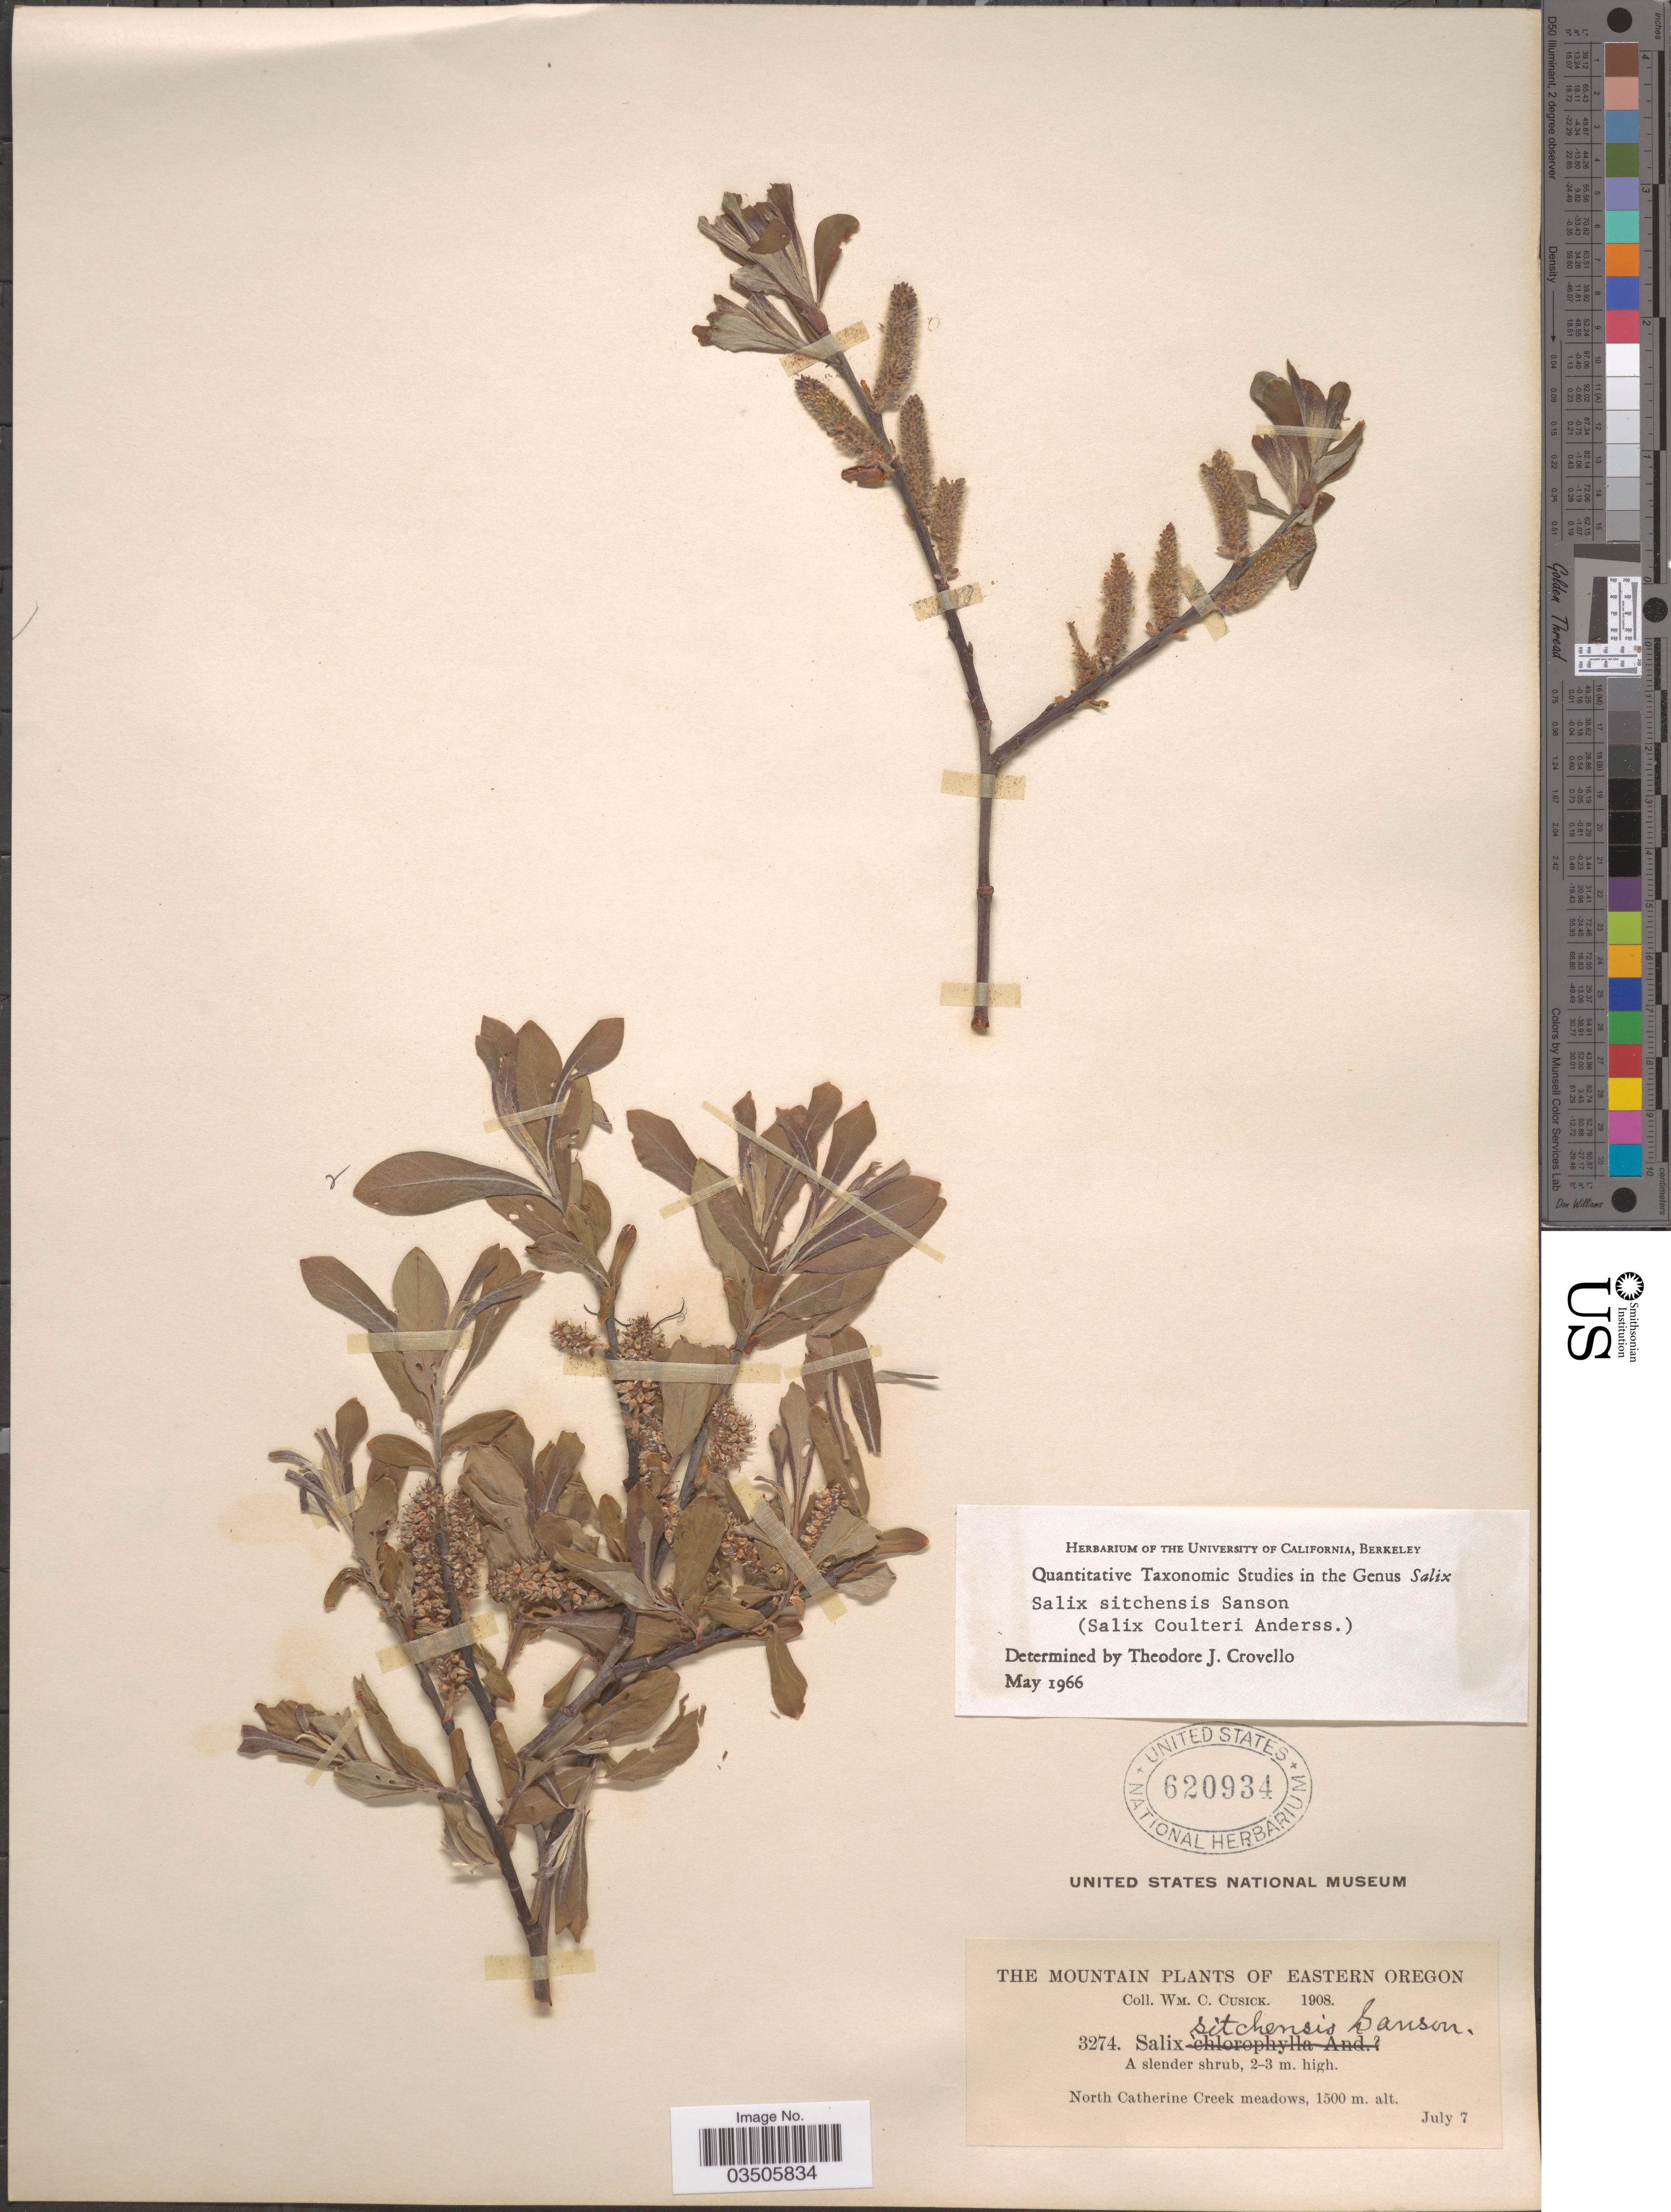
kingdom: Plantae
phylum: Tracheophyta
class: Magnoliopsida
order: Malpighiales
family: Salicaceae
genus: Salix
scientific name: Salix sitchensis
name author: Sanson ex Bong.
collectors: W. C. Cusick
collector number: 3274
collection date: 1908-07-07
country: United States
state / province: Oregon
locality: The Mountain of Eastern Oregon. North Catherine Creek meadows.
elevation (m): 1500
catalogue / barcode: US 620934